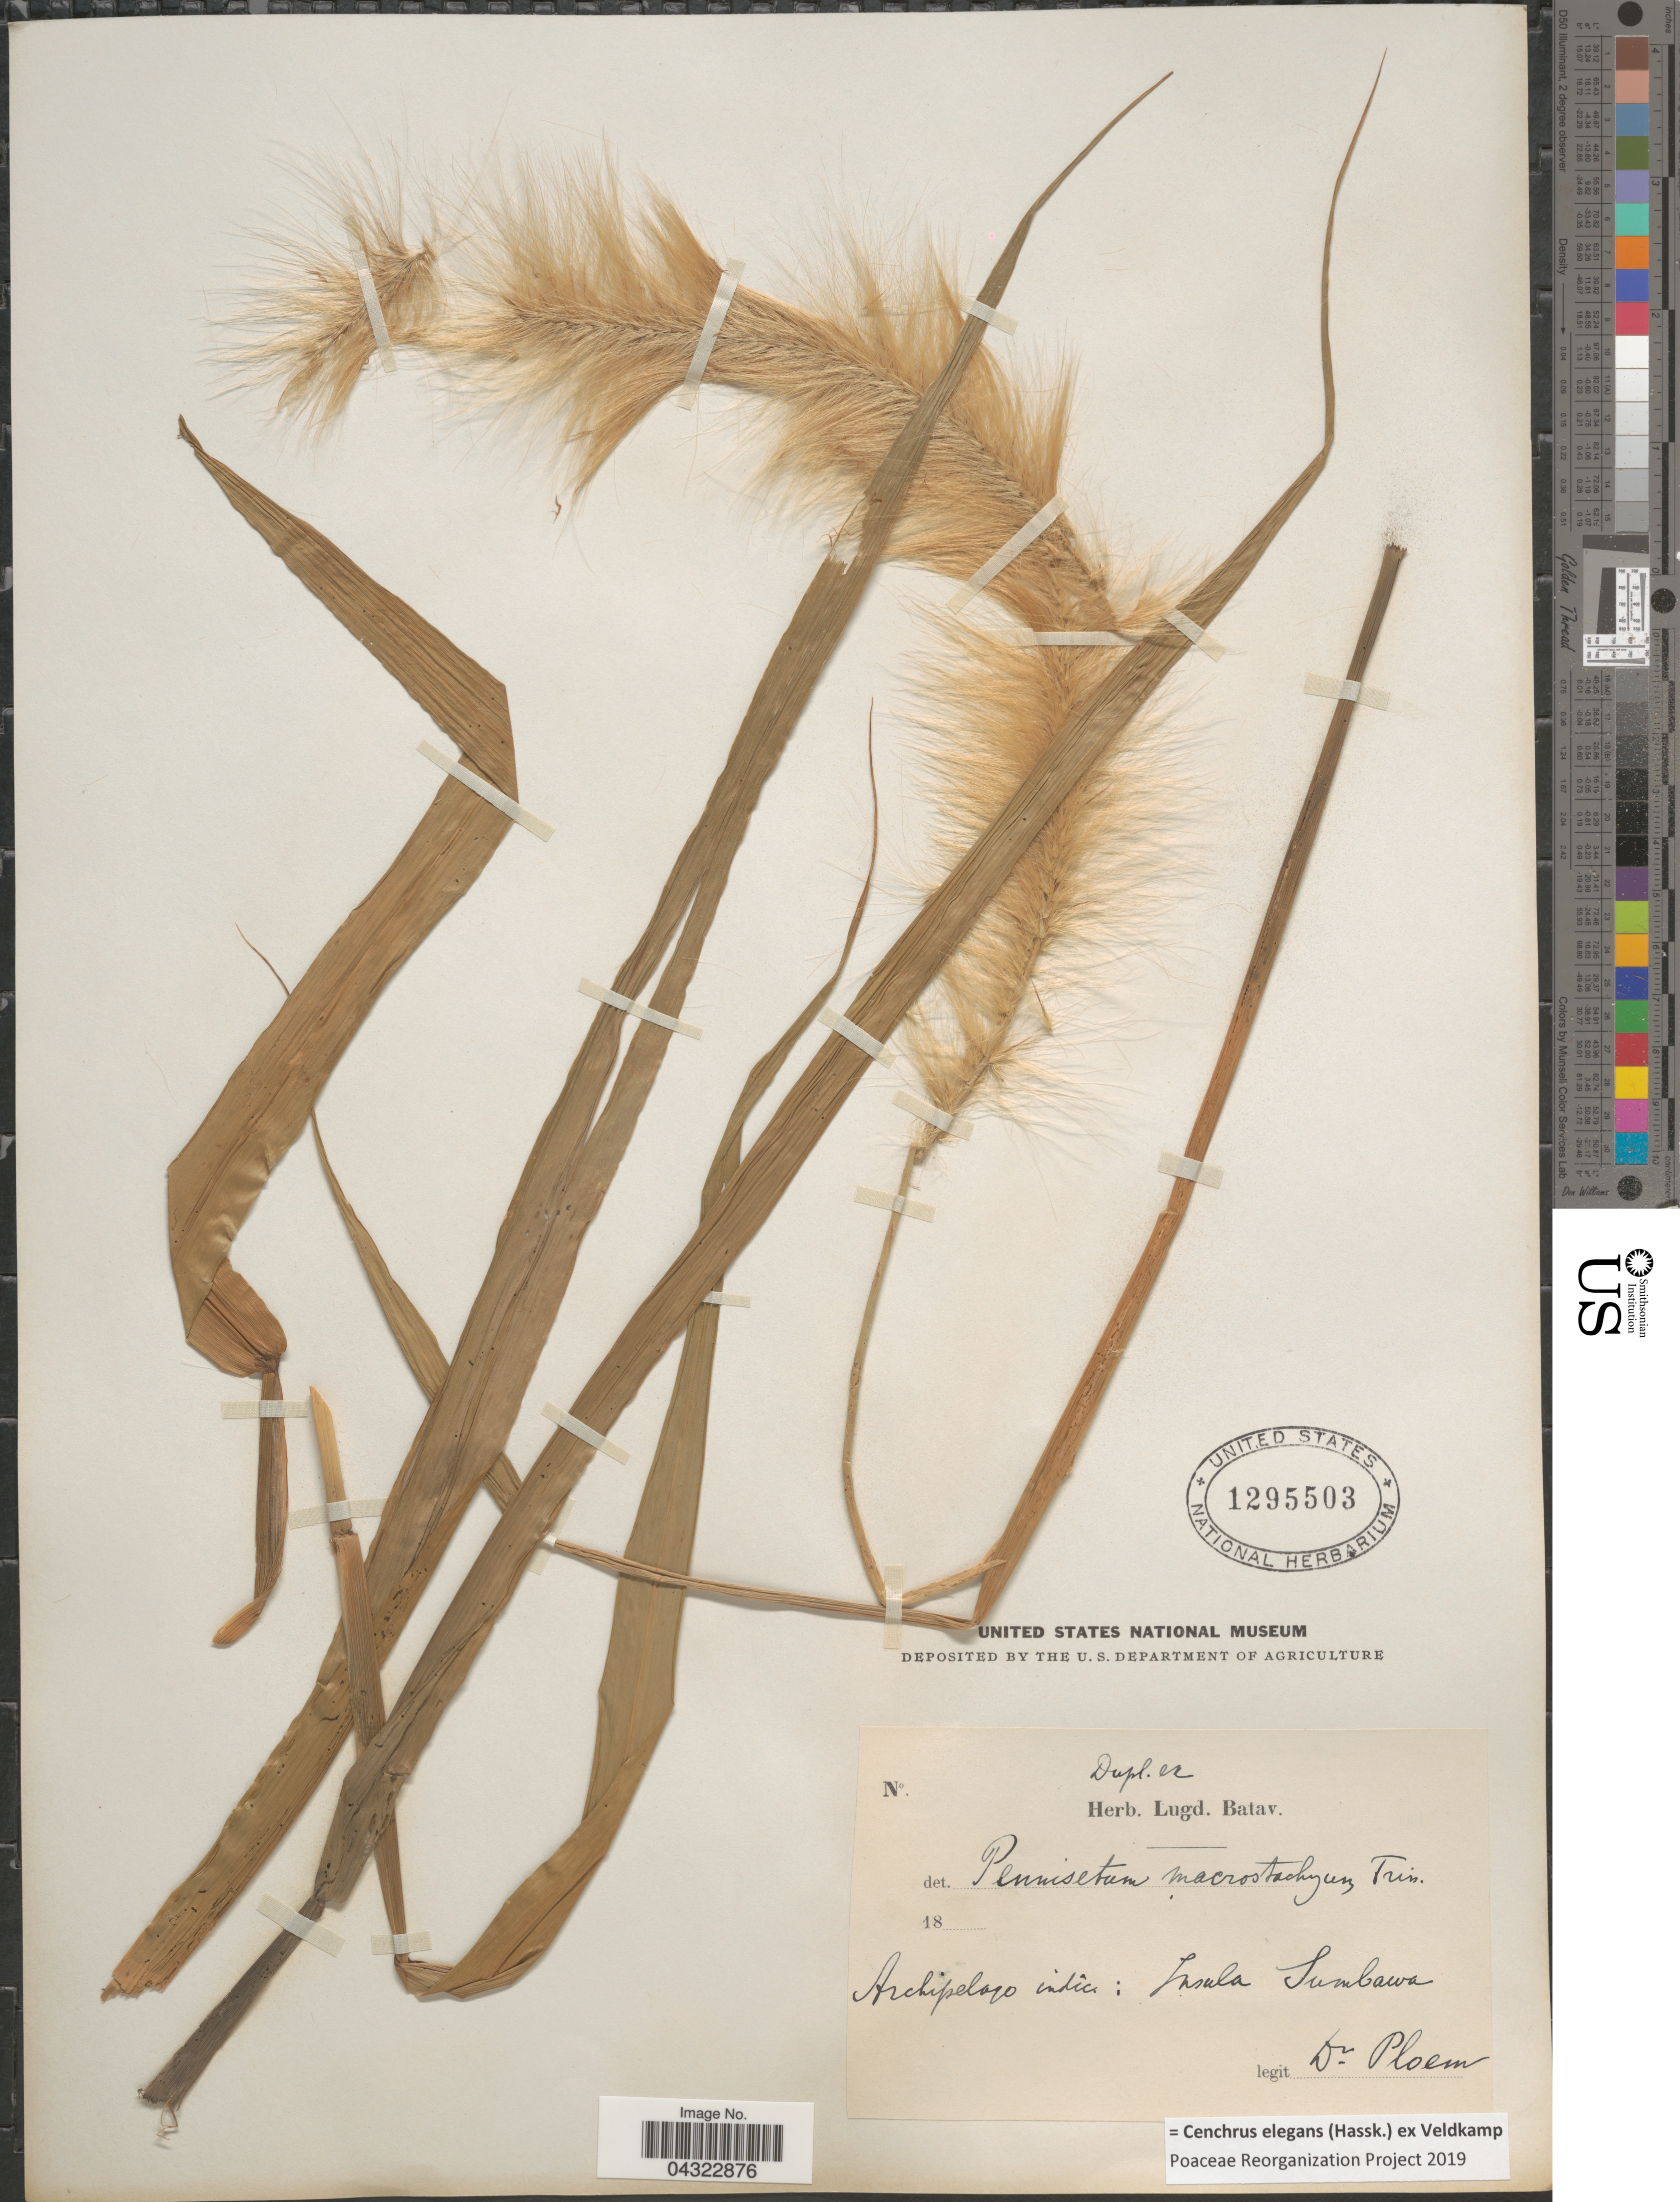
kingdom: Plantae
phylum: Tracheophyta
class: Liliopsida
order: Poales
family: Poaceae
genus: Cenchrus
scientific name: Cenchrus elegans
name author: (Hassk.) Veldkamp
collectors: -. Ploem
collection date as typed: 18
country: Indonesia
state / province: Nusa Tenggara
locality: Archipelago indic. : Insula Sumbawa.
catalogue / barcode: US 1295503